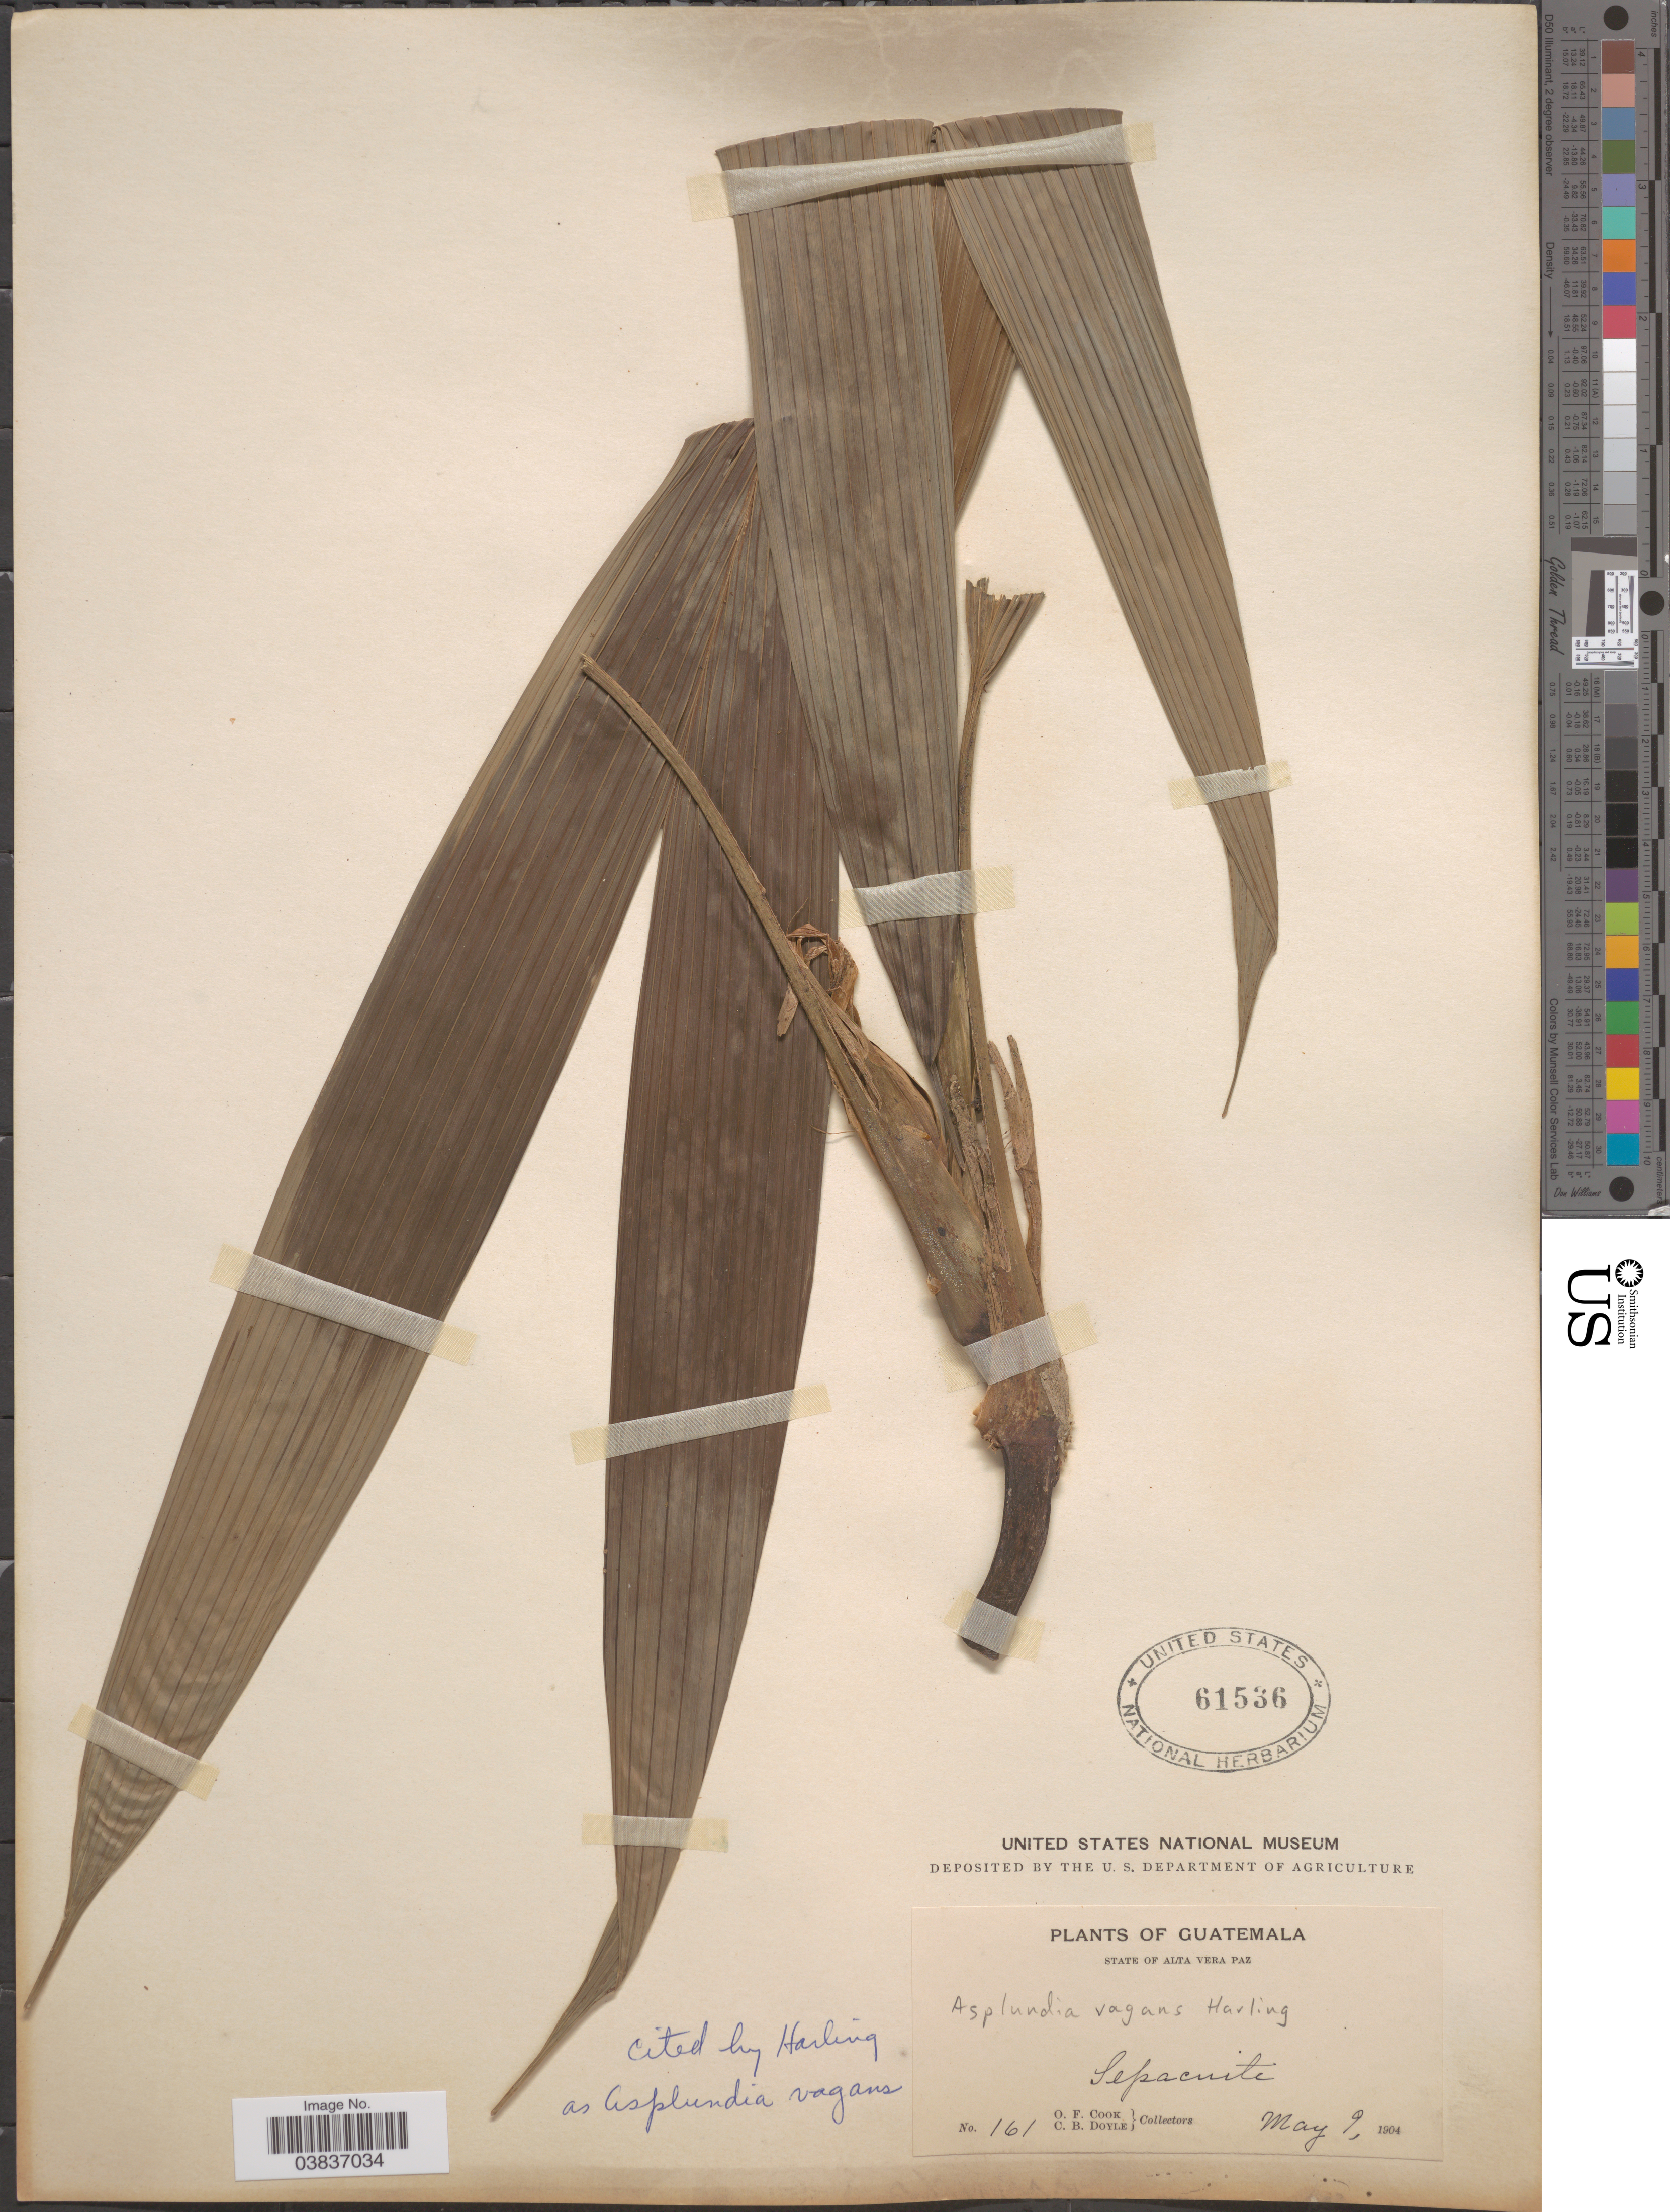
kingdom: Plantae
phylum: Tracheophyta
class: Liliopsida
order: Pandanales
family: Cyclanthaceae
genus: Asplundia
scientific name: Asplundia vagans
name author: Harling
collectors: O. F. Cook & C. Doyle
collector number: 161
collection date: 1904-05-09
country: Guatemala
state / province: Alta Verapaz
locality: Sepacuite.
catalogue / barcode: US 61536